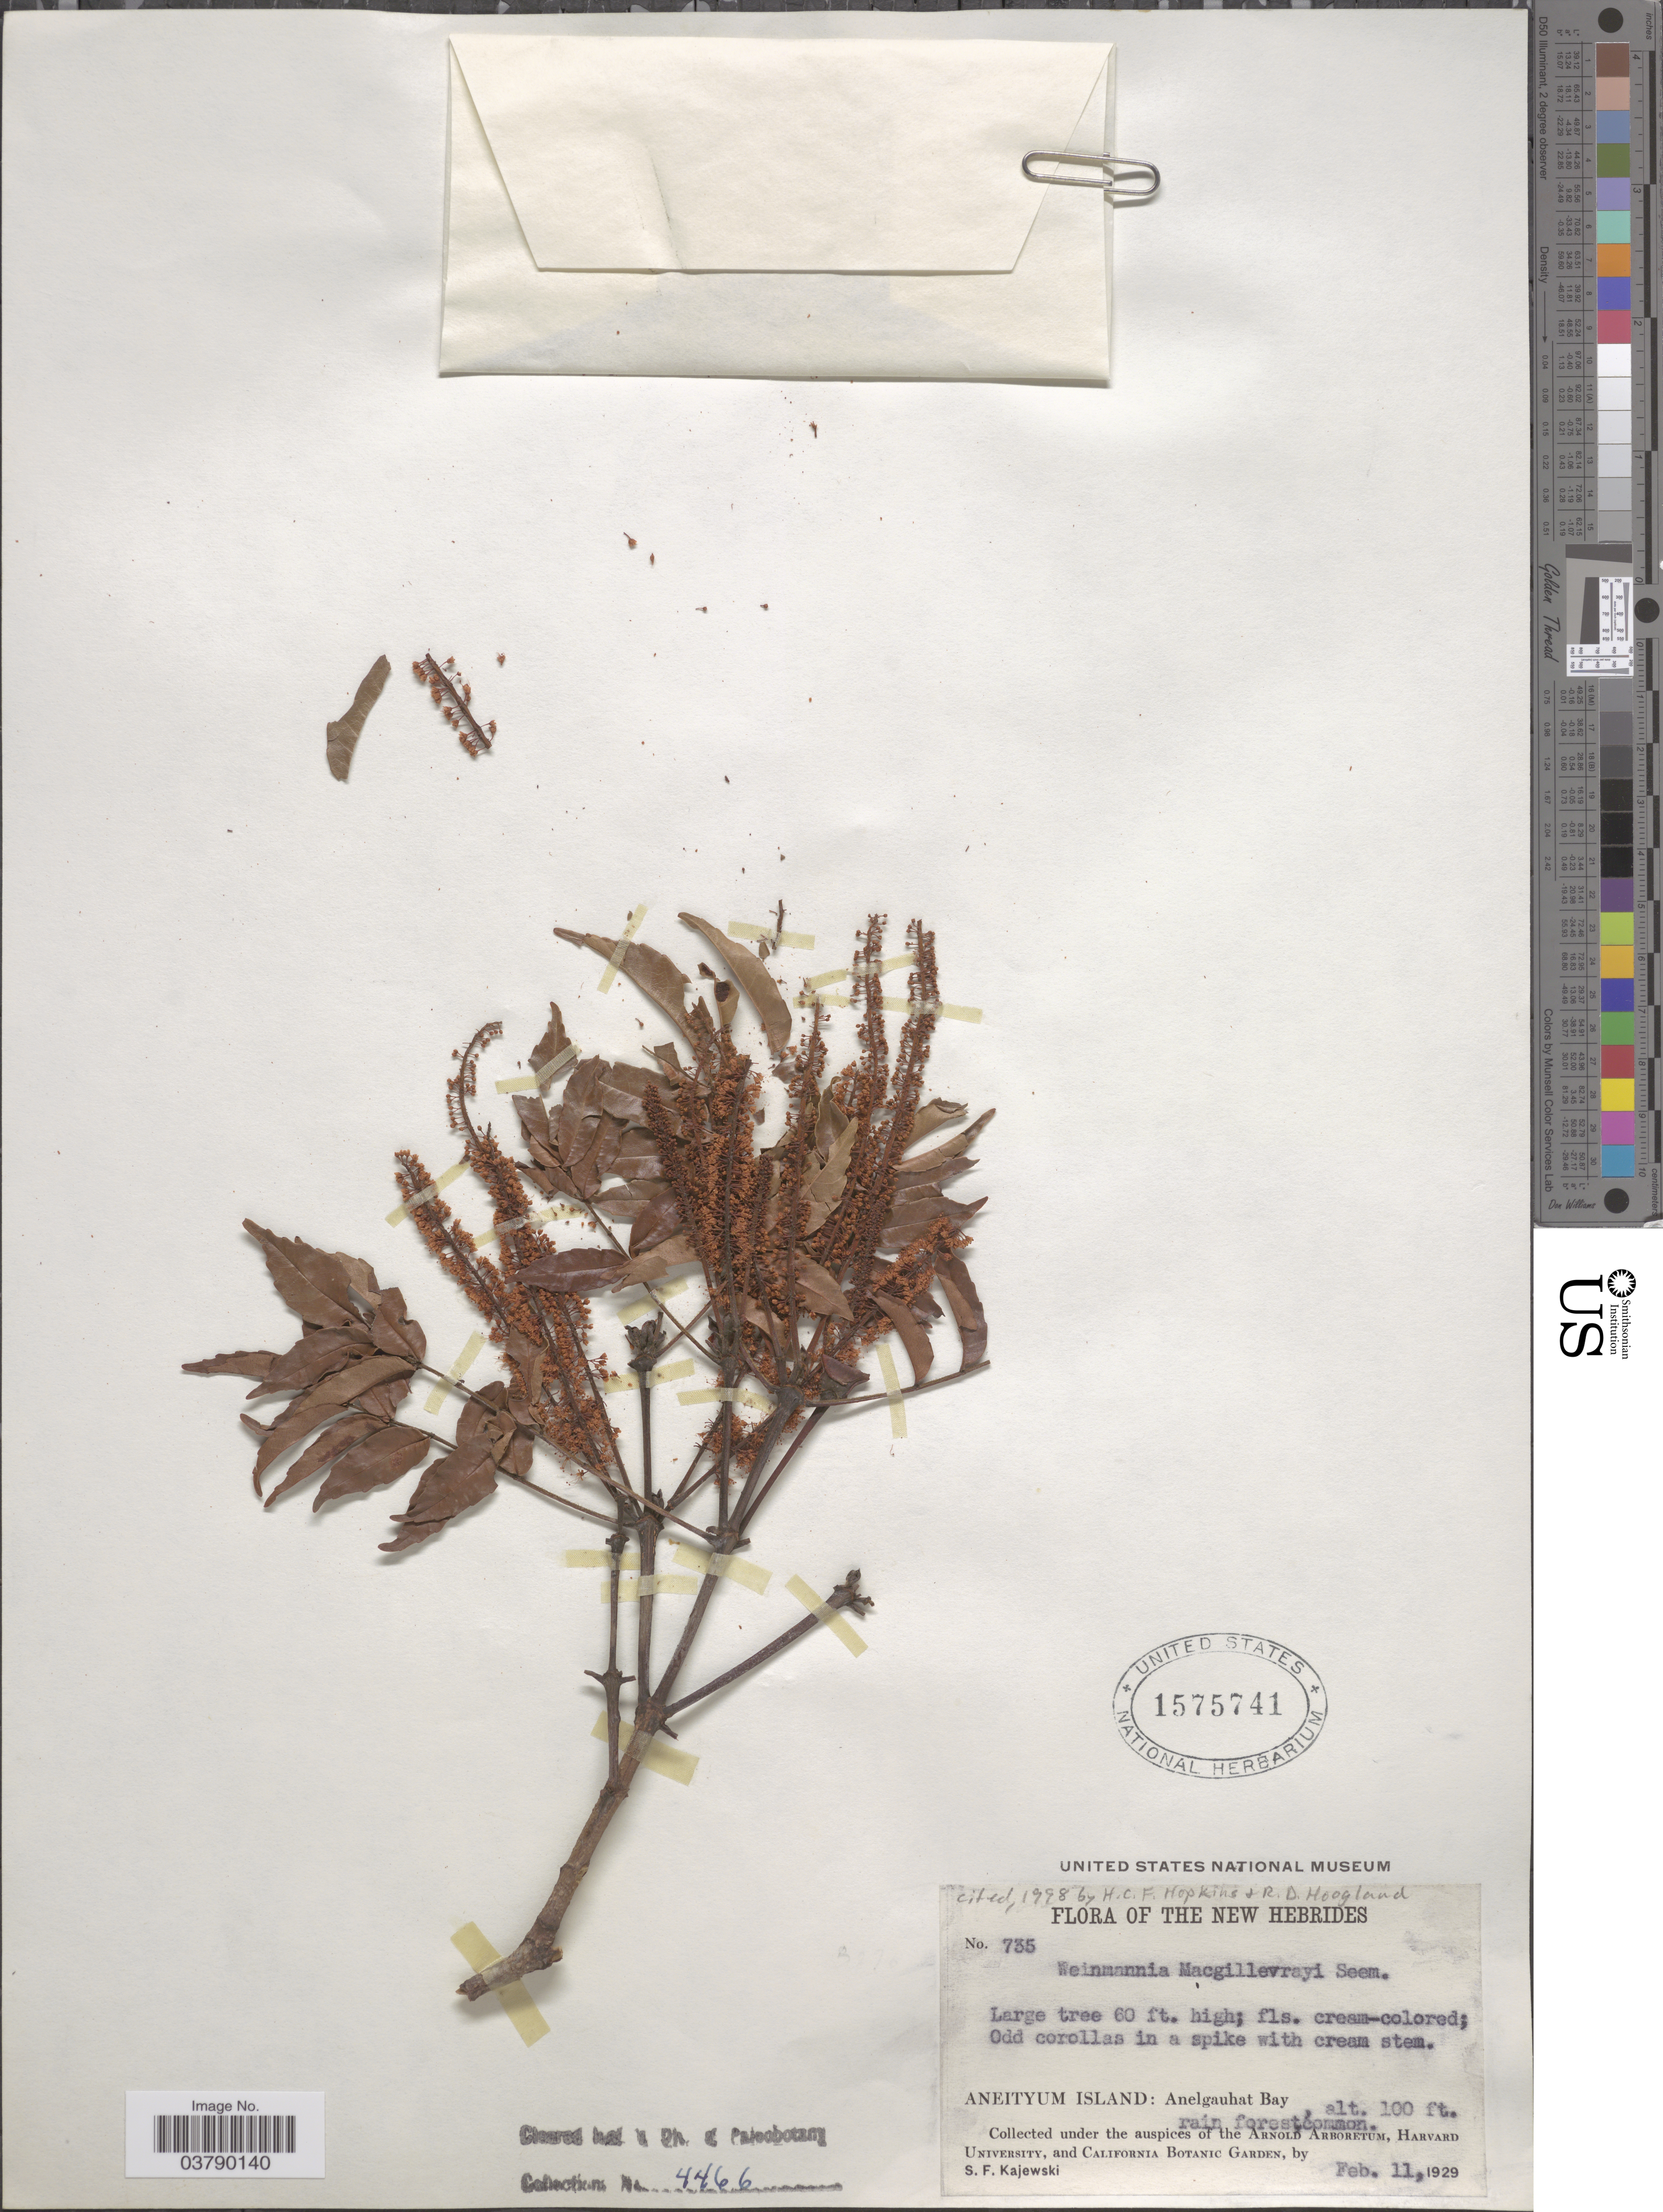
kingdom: Plantae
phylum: Tracheophyta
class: Magnoliopsida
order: Oxalidales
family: Cunoniaceae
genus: Pterophylla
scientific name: Pterophylla macgillivrayi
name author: (Seem.) Pillon & H.C. Hopkins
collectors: S. Kajewski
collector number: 735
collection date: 1929-02-11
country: Vanuatu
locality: New Hebrides. Aneityum Island: Anelgauhat Bay.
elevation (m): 30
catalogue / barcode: US 1575741